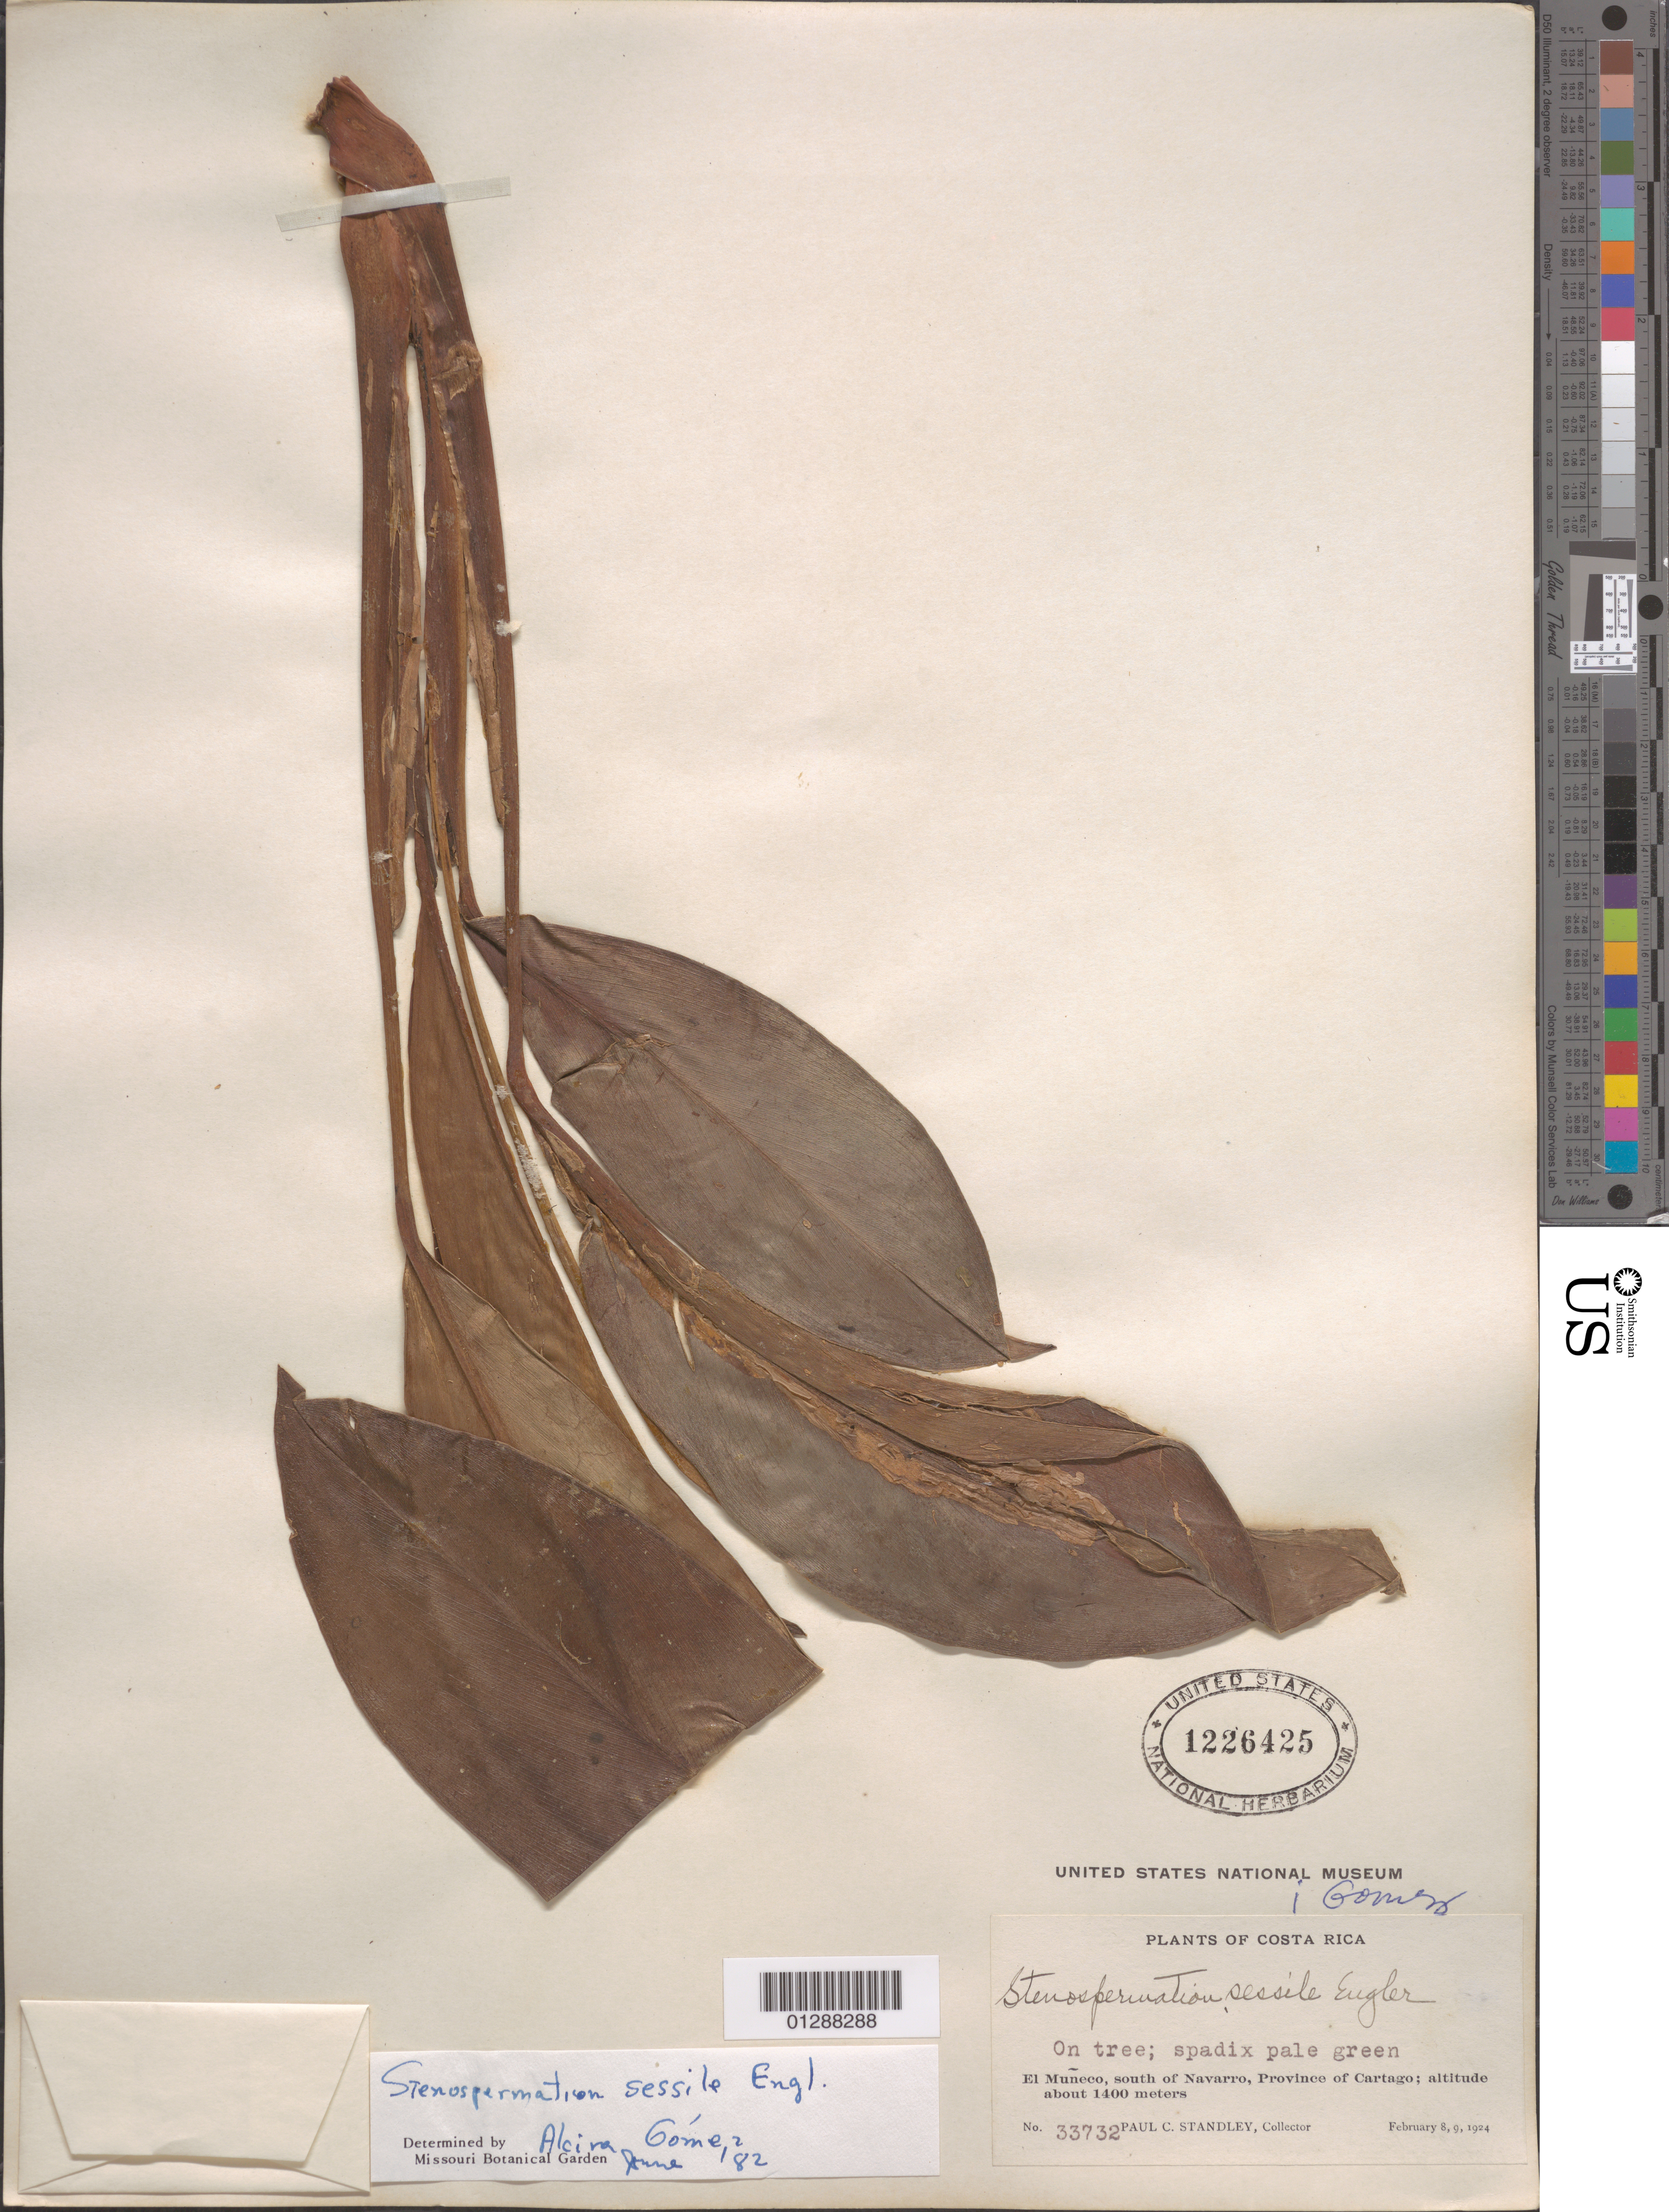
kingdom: Plantae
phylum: Tracheophyta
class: Liliopsida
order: Alismatales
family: Araceae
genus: Stenospermation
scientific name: Stenospermation sessile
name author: Engl.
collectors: P. C. Standley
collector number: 33732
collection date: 1924-02-08/1924-02-09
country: Costa Rica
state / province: Cartago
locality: El Muñeco, south of Navarro.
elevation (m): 1400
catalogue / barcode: US 1226425